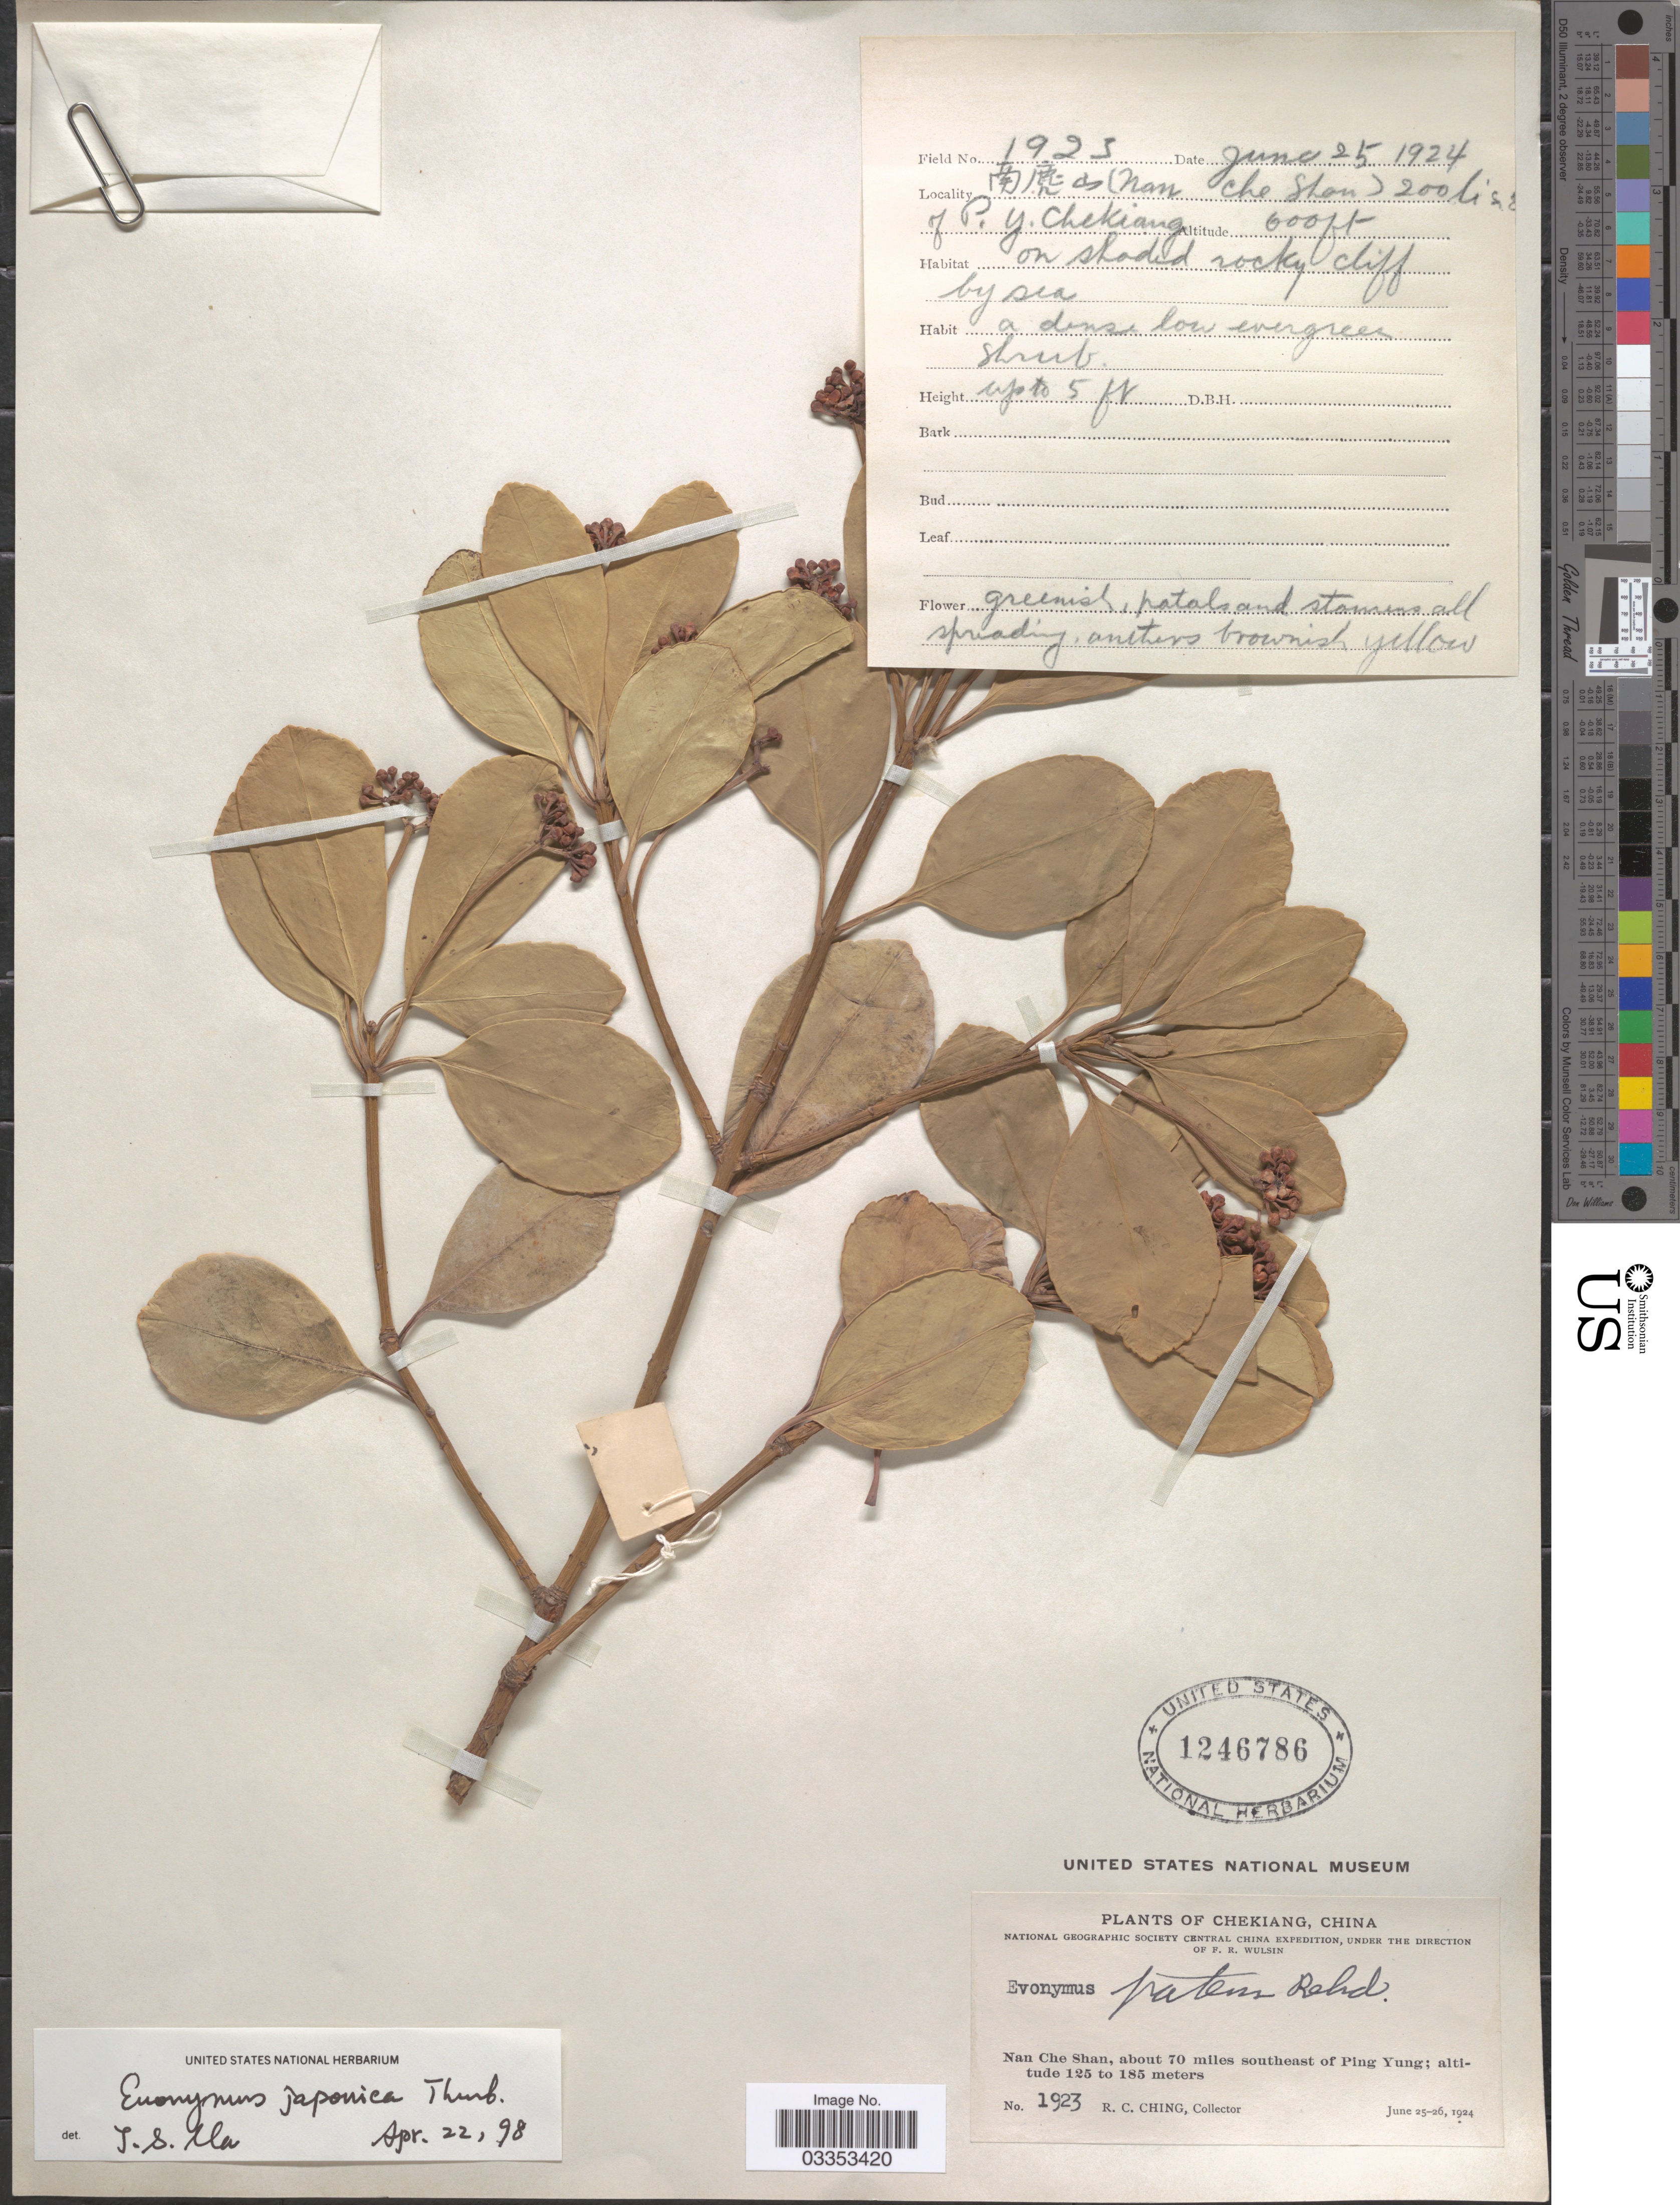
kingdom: Plantae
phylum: Tracheophyta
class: Magnoliopsida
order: Celastrales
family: Celastraceae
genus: Euonymus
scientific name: Euonymus japonicus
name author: Thunb.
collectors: R. C. Ching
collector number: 1923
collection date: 1924-06-25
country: China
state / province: Zhejiang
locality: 200 li. S.E of P.Y. (about 70 miles southeast of Ping Yun, Chongqing.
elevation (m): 183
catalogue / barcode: US 1246786